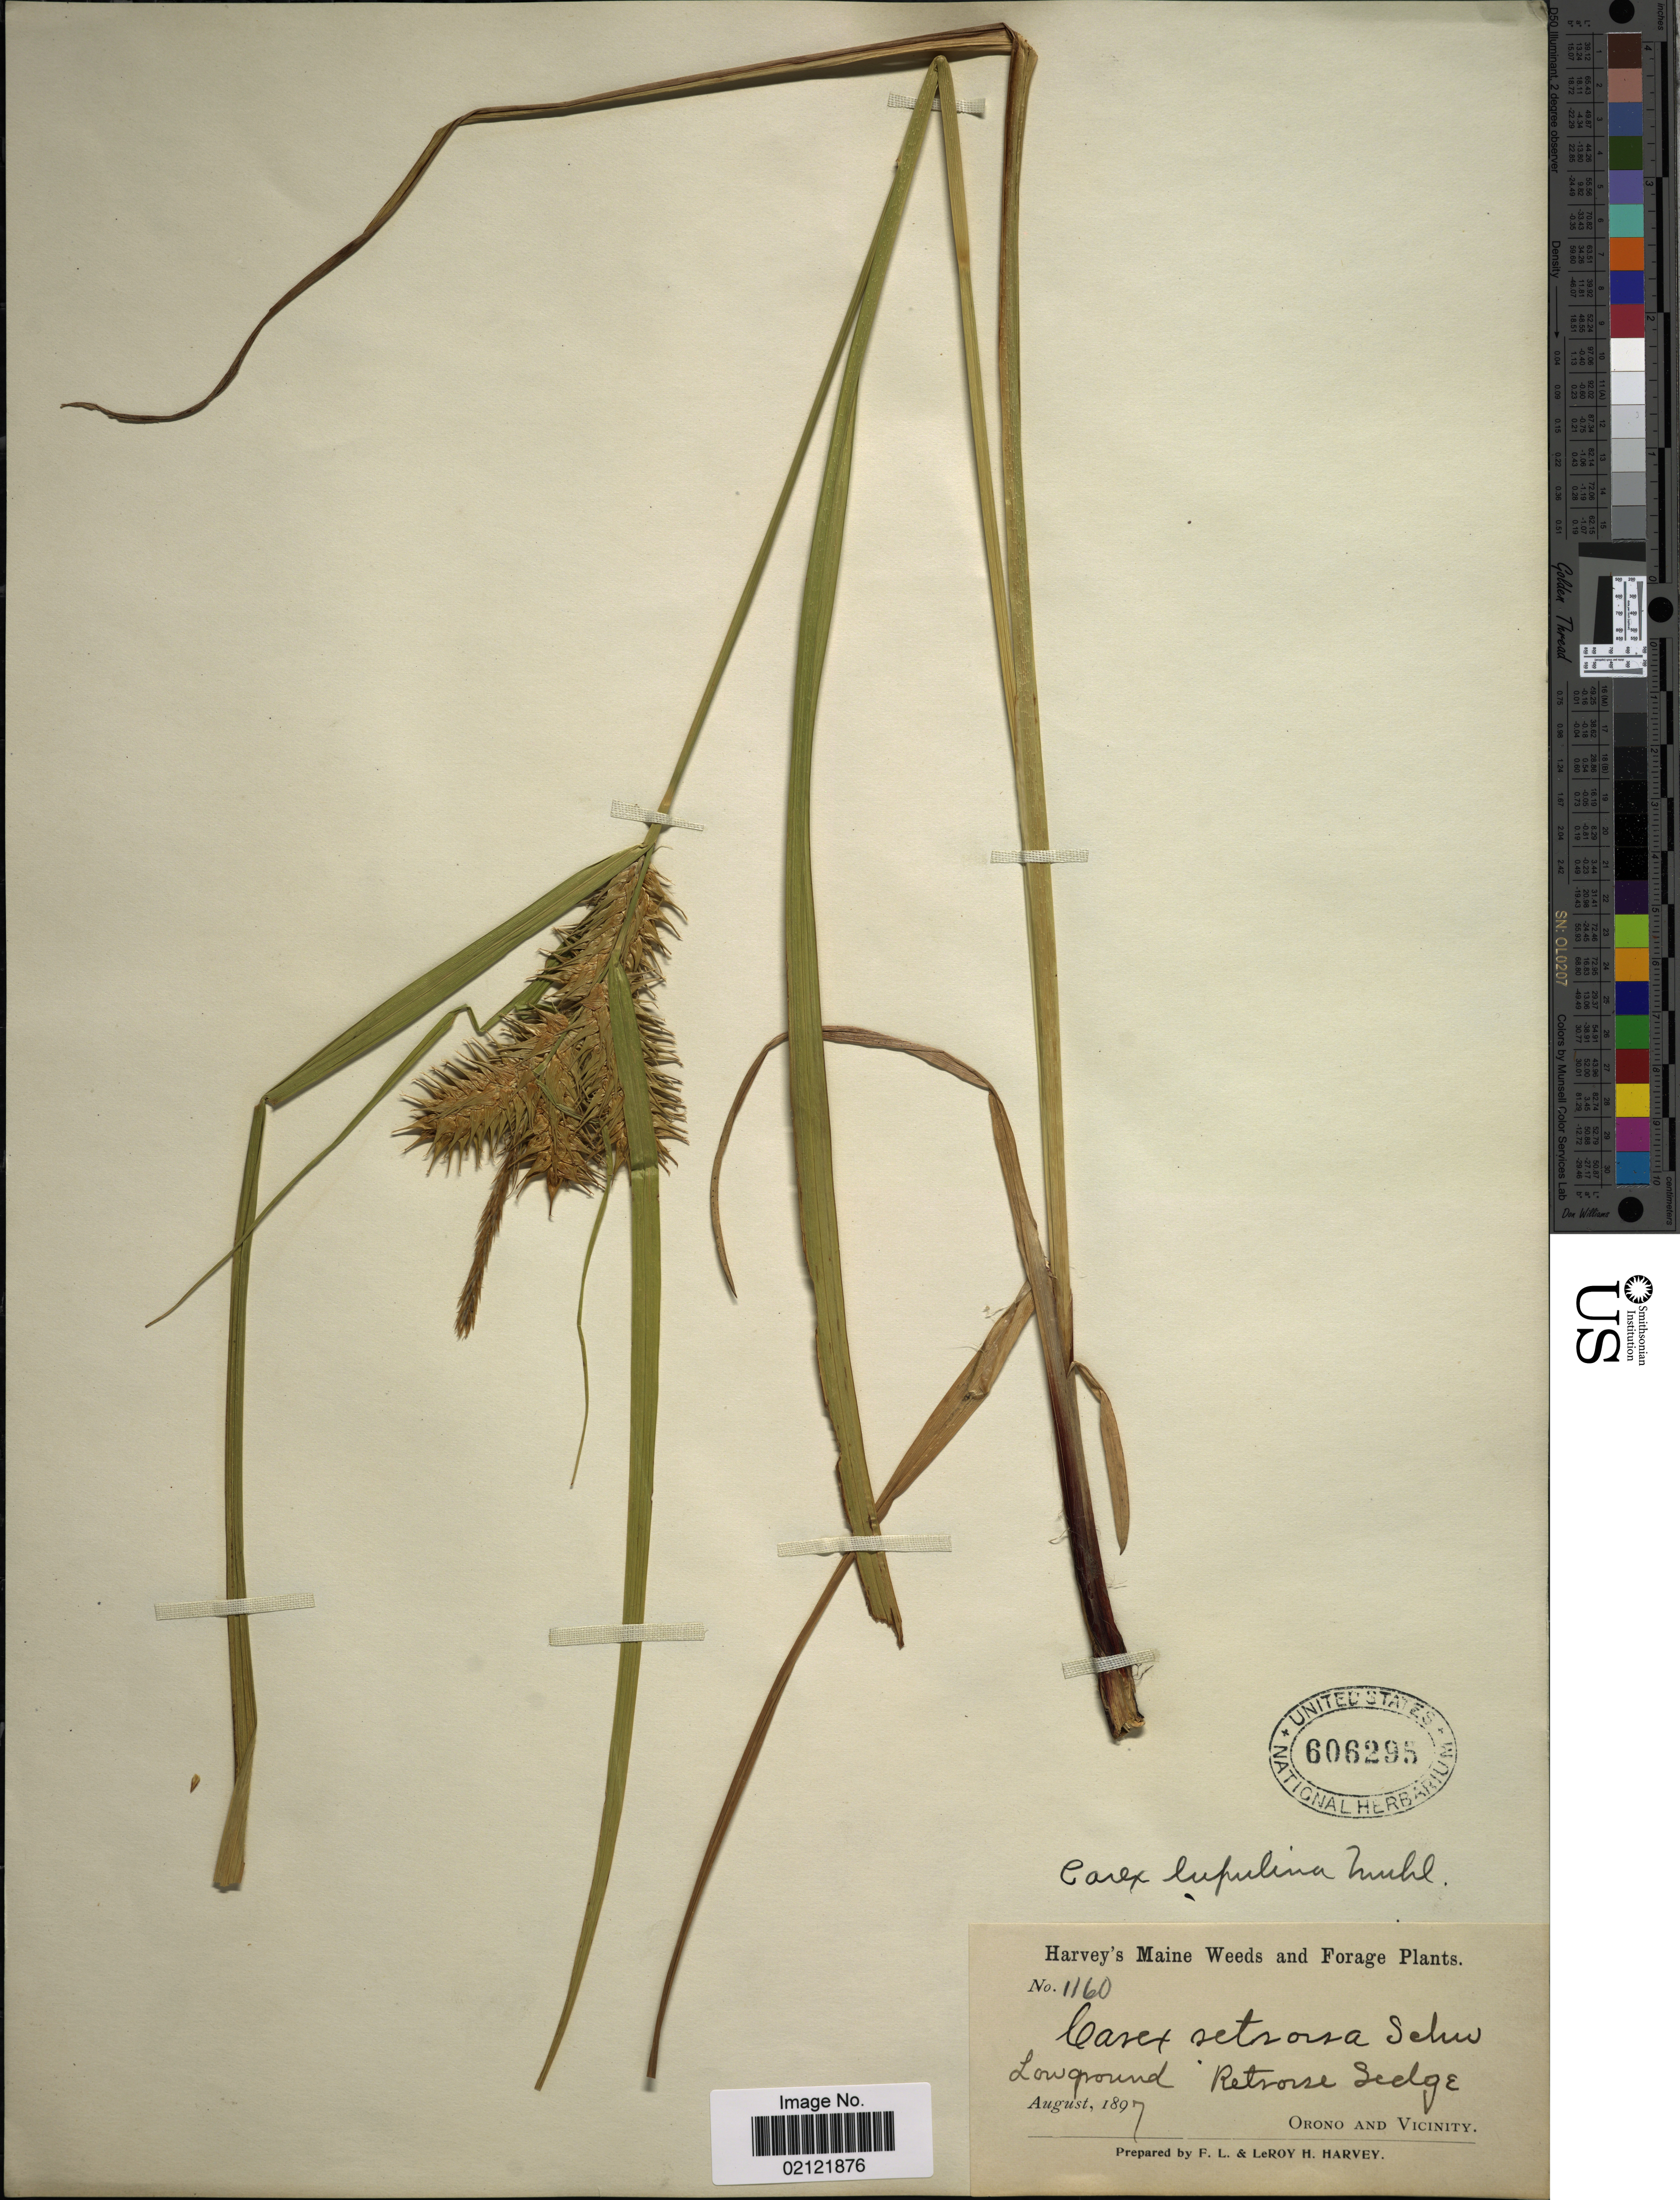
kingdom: Plantae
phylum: Tracheophyta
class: Liliopsida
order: Poales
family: Cyperaceae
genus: Carex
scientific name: Carex lupulina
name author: Muhl. ex Willd.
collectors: F. L. Harvey & L. H. Harvey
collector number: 1160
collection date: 1897-08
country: United States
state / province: Maine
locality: Harvey's Maine Weeds and Forage. Low ground. Orono and Vicinity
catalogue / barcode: US 606295